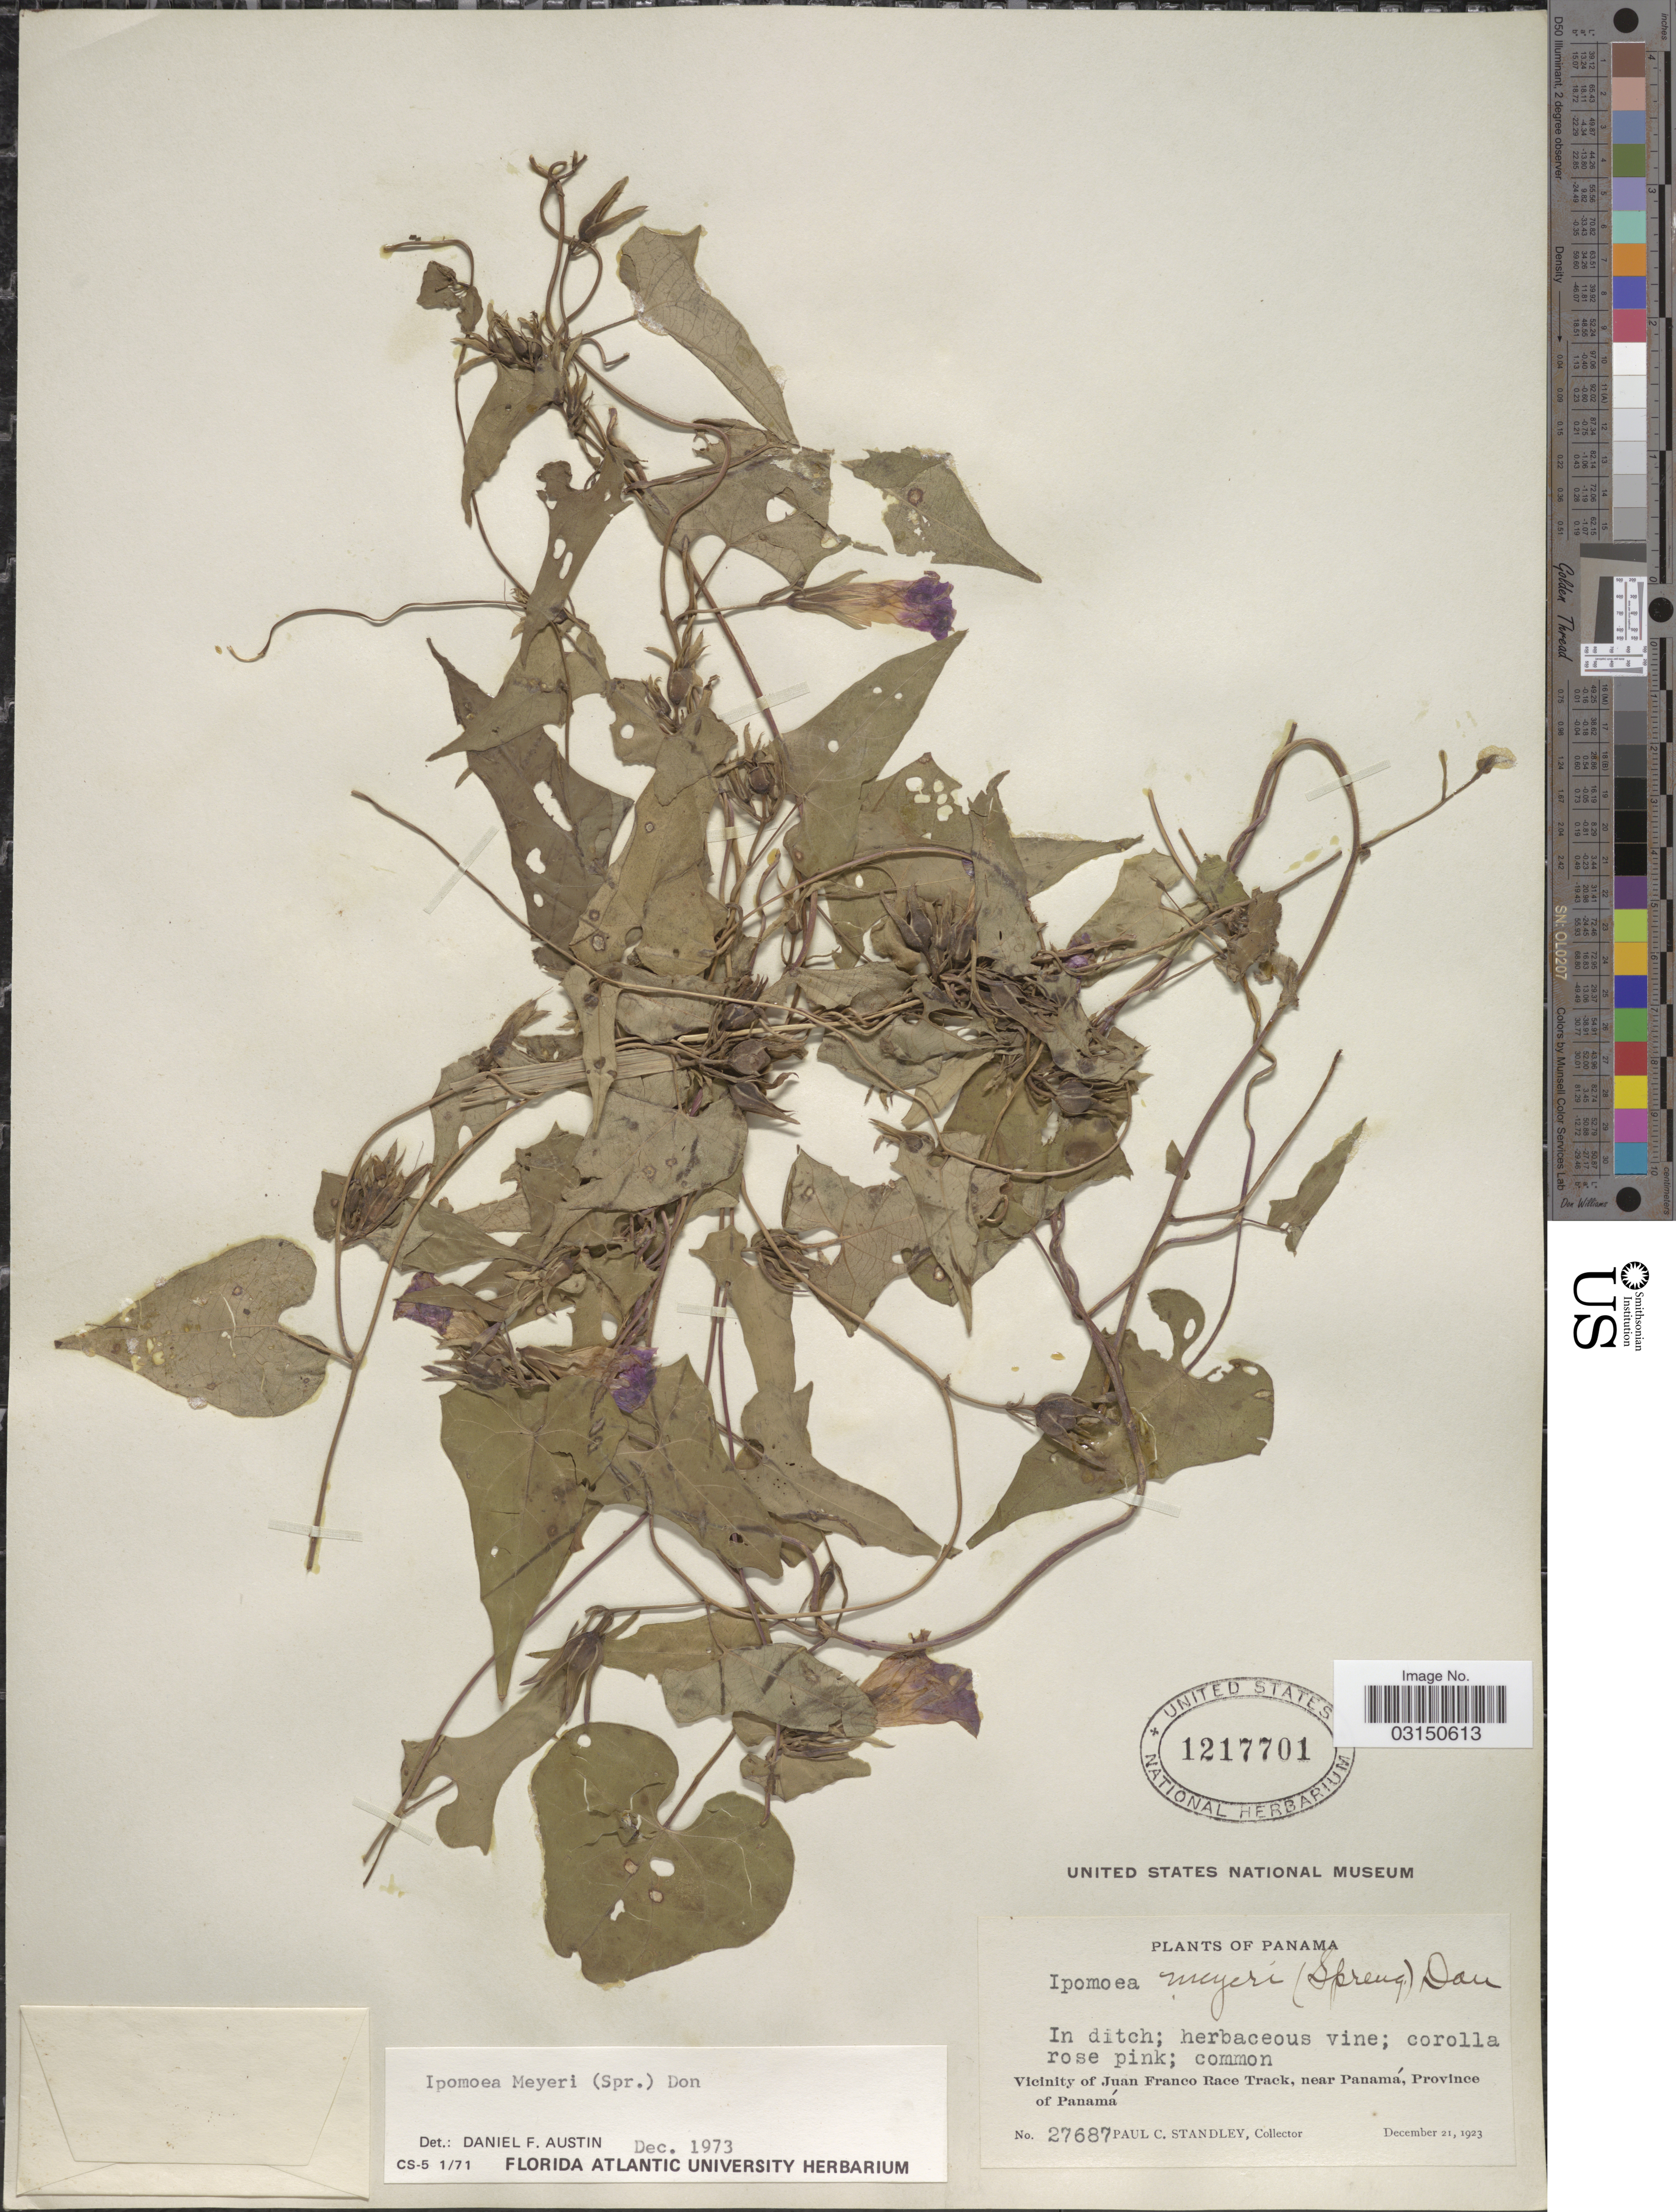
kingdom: Plantae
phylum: Tracheophyta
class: Magnoliopsida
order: Solanales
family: Convolvulaceae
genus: Ipomoea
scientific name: Ipomoea meyeri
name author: (Spreng.) G. Don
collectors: P. C. Standley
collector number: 27687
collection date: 1923-12-21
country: Panama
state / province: Panamá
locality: Vicinity of Juan Franco Race Track, near Panamá.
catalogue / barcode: US 1217701